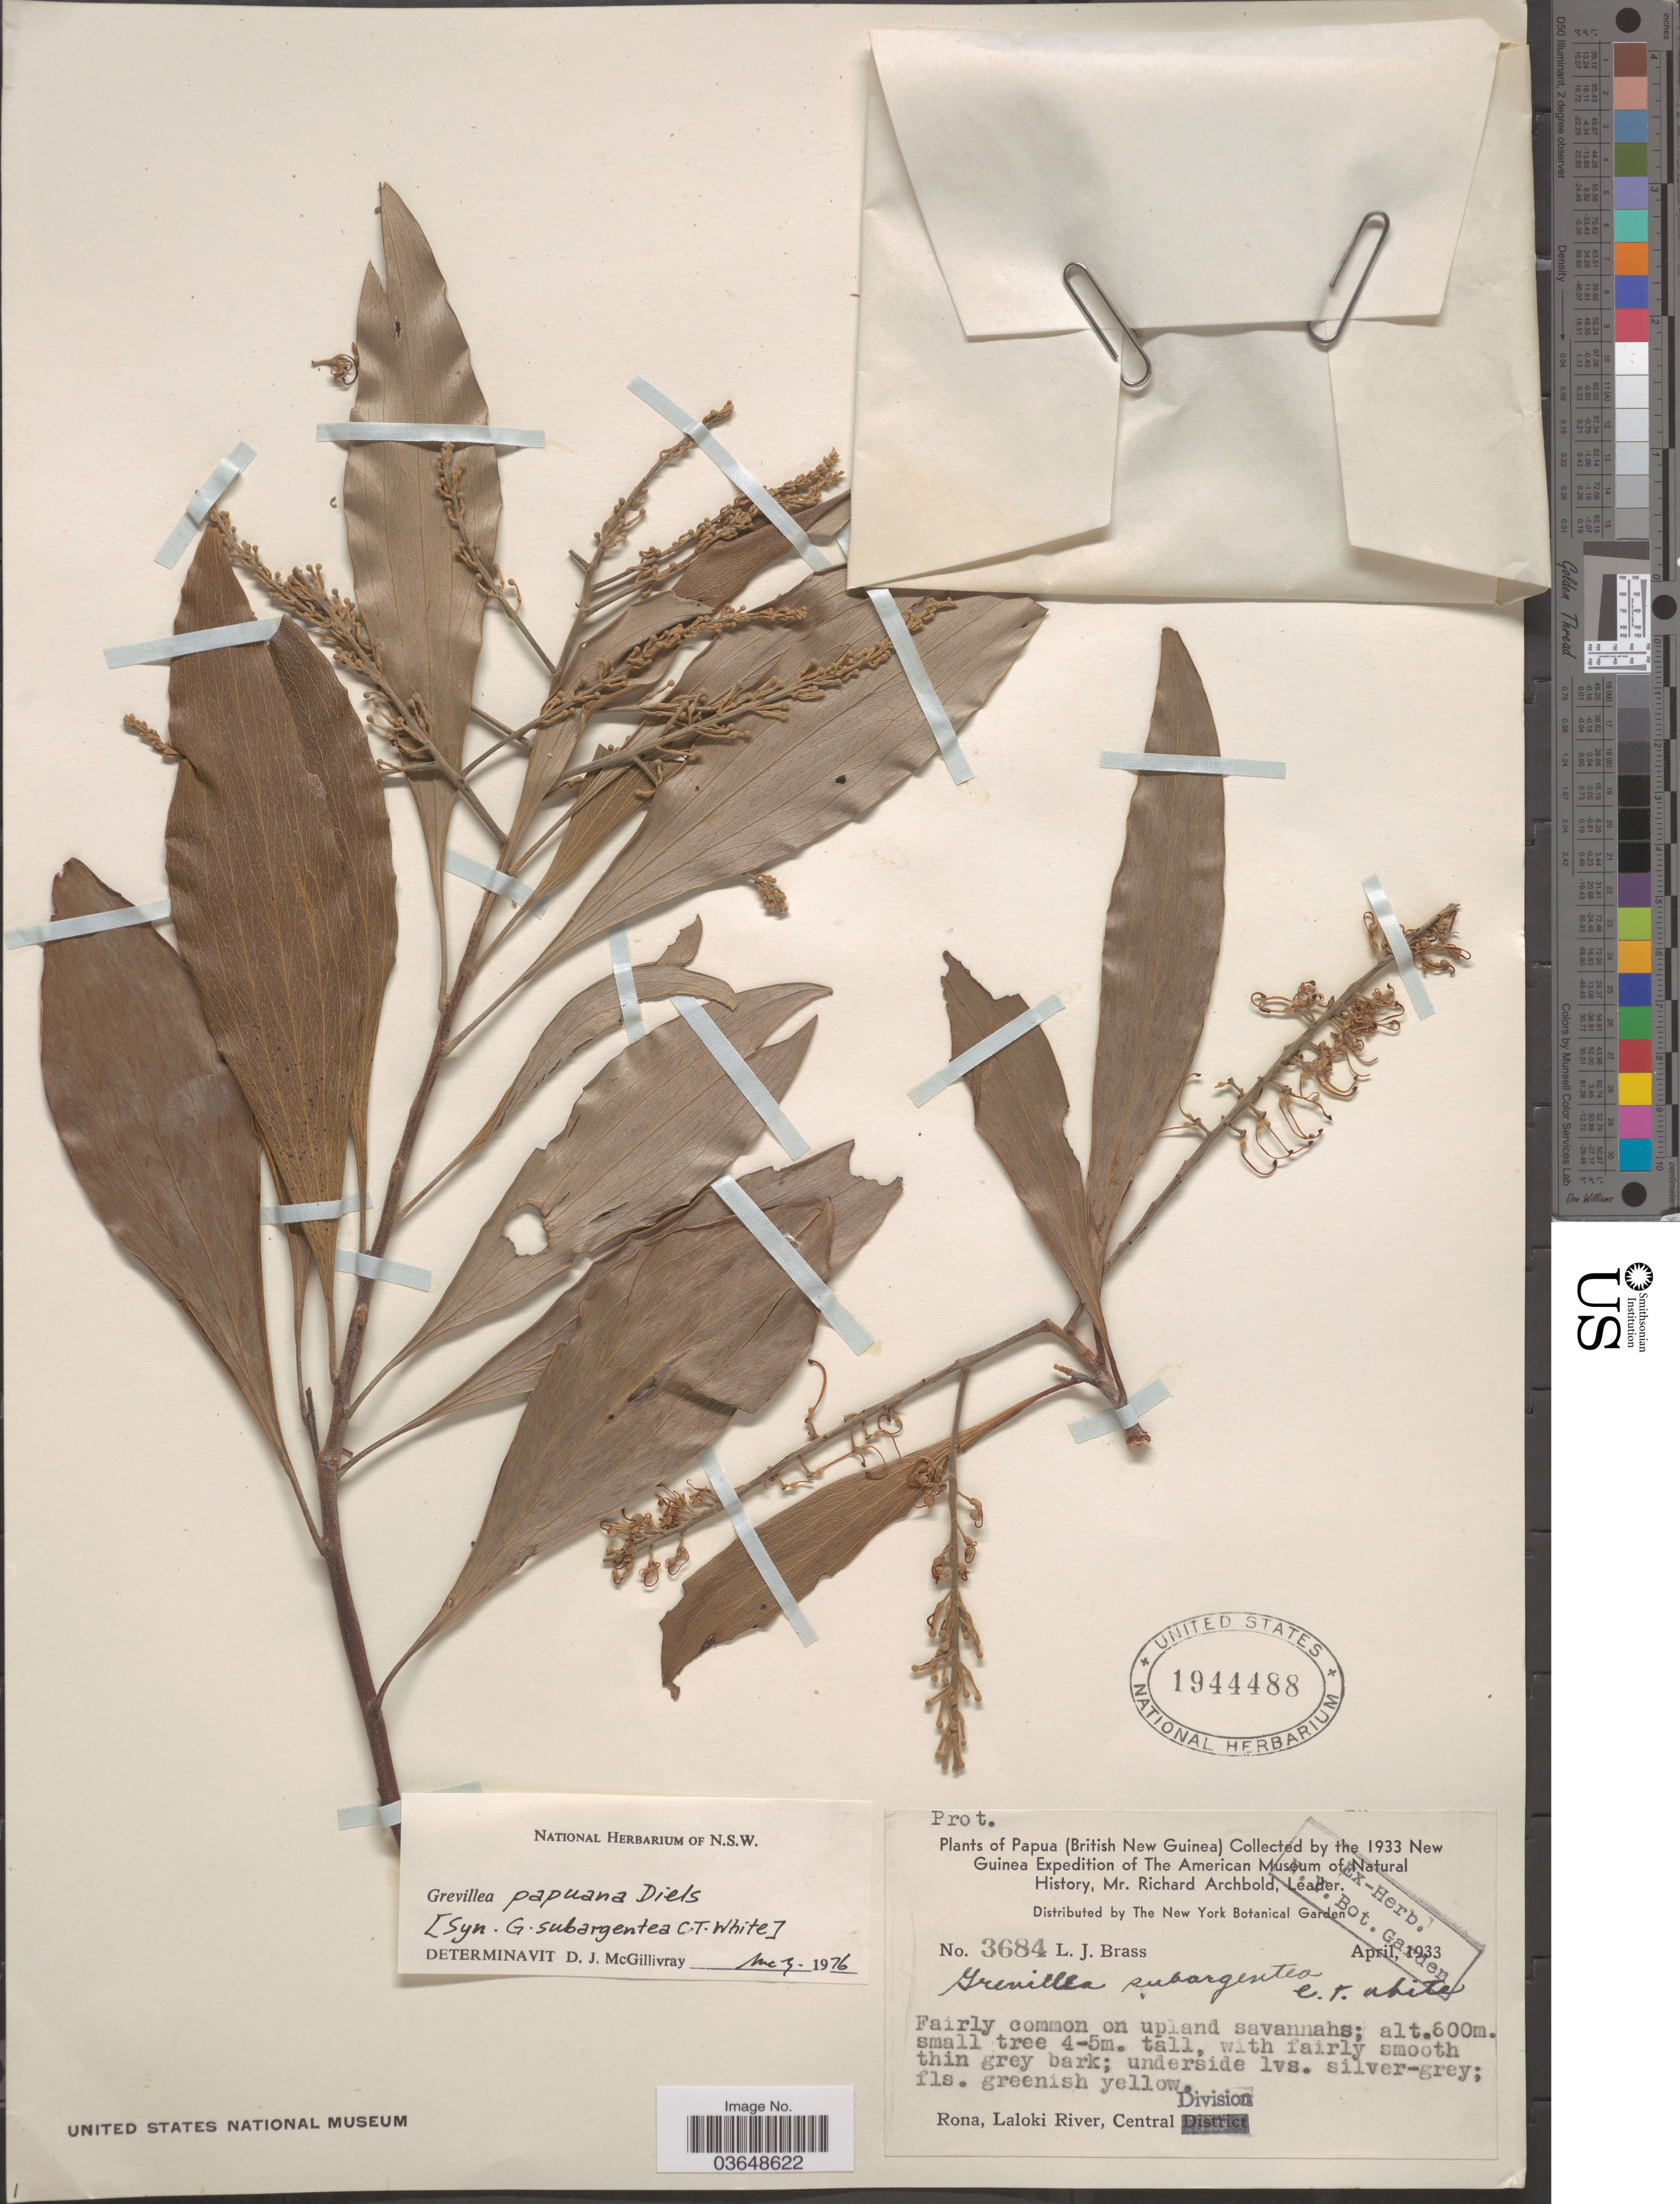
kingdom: Plantae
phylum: Tracheophyta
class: Magnoliopsida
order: Proteales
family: Proteaceae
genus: Grevillea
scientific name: Grevillea papuana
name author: Diels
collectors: L. J. Brass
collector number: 3684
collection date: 1933-04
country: Papua New Guinea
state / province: Central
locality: Papua (British New Guinea). Rona, Laloki River, Central Division.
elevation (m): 600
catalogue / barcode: US 1944488